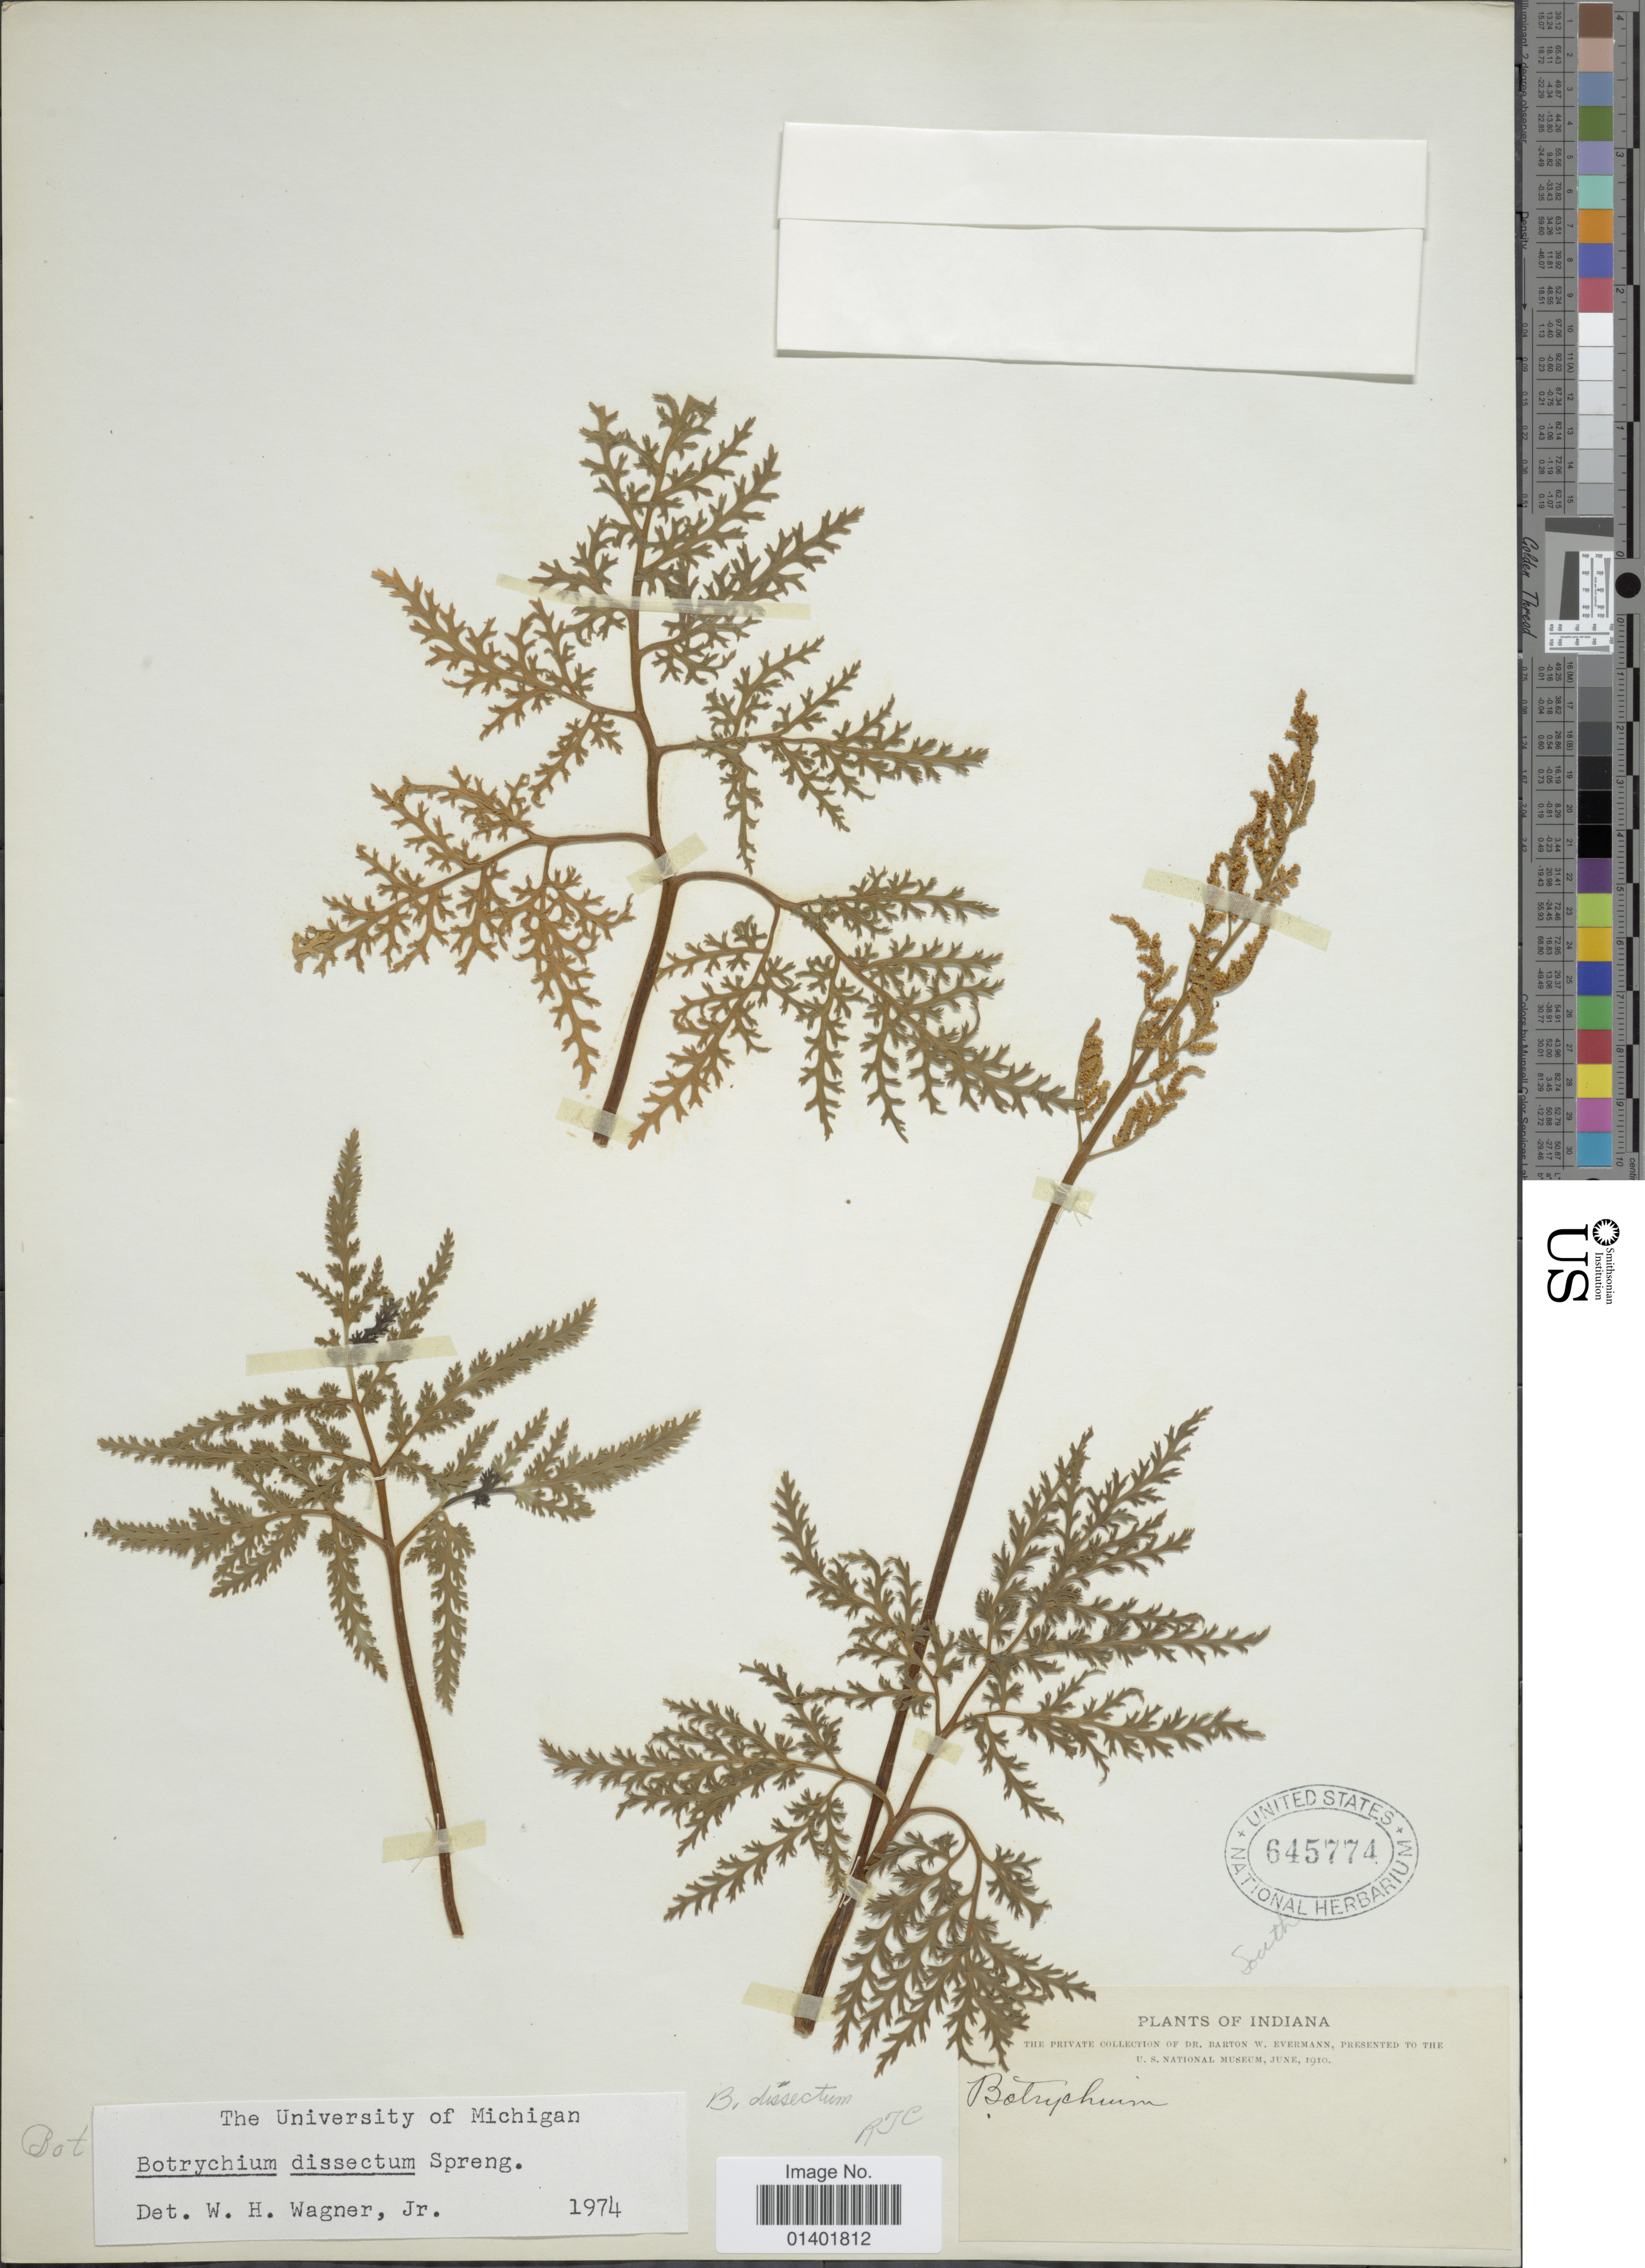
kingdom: Plantae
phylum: Tracheophyta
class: Polypodiopsida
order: Ophioglossales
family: Ophioglossaceae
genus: Botrychium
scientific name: Botrychium dissectum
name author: Spreng.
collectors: B. W. Evermann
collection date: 1910-06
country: United States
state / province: Indiana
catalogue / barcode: US 645774